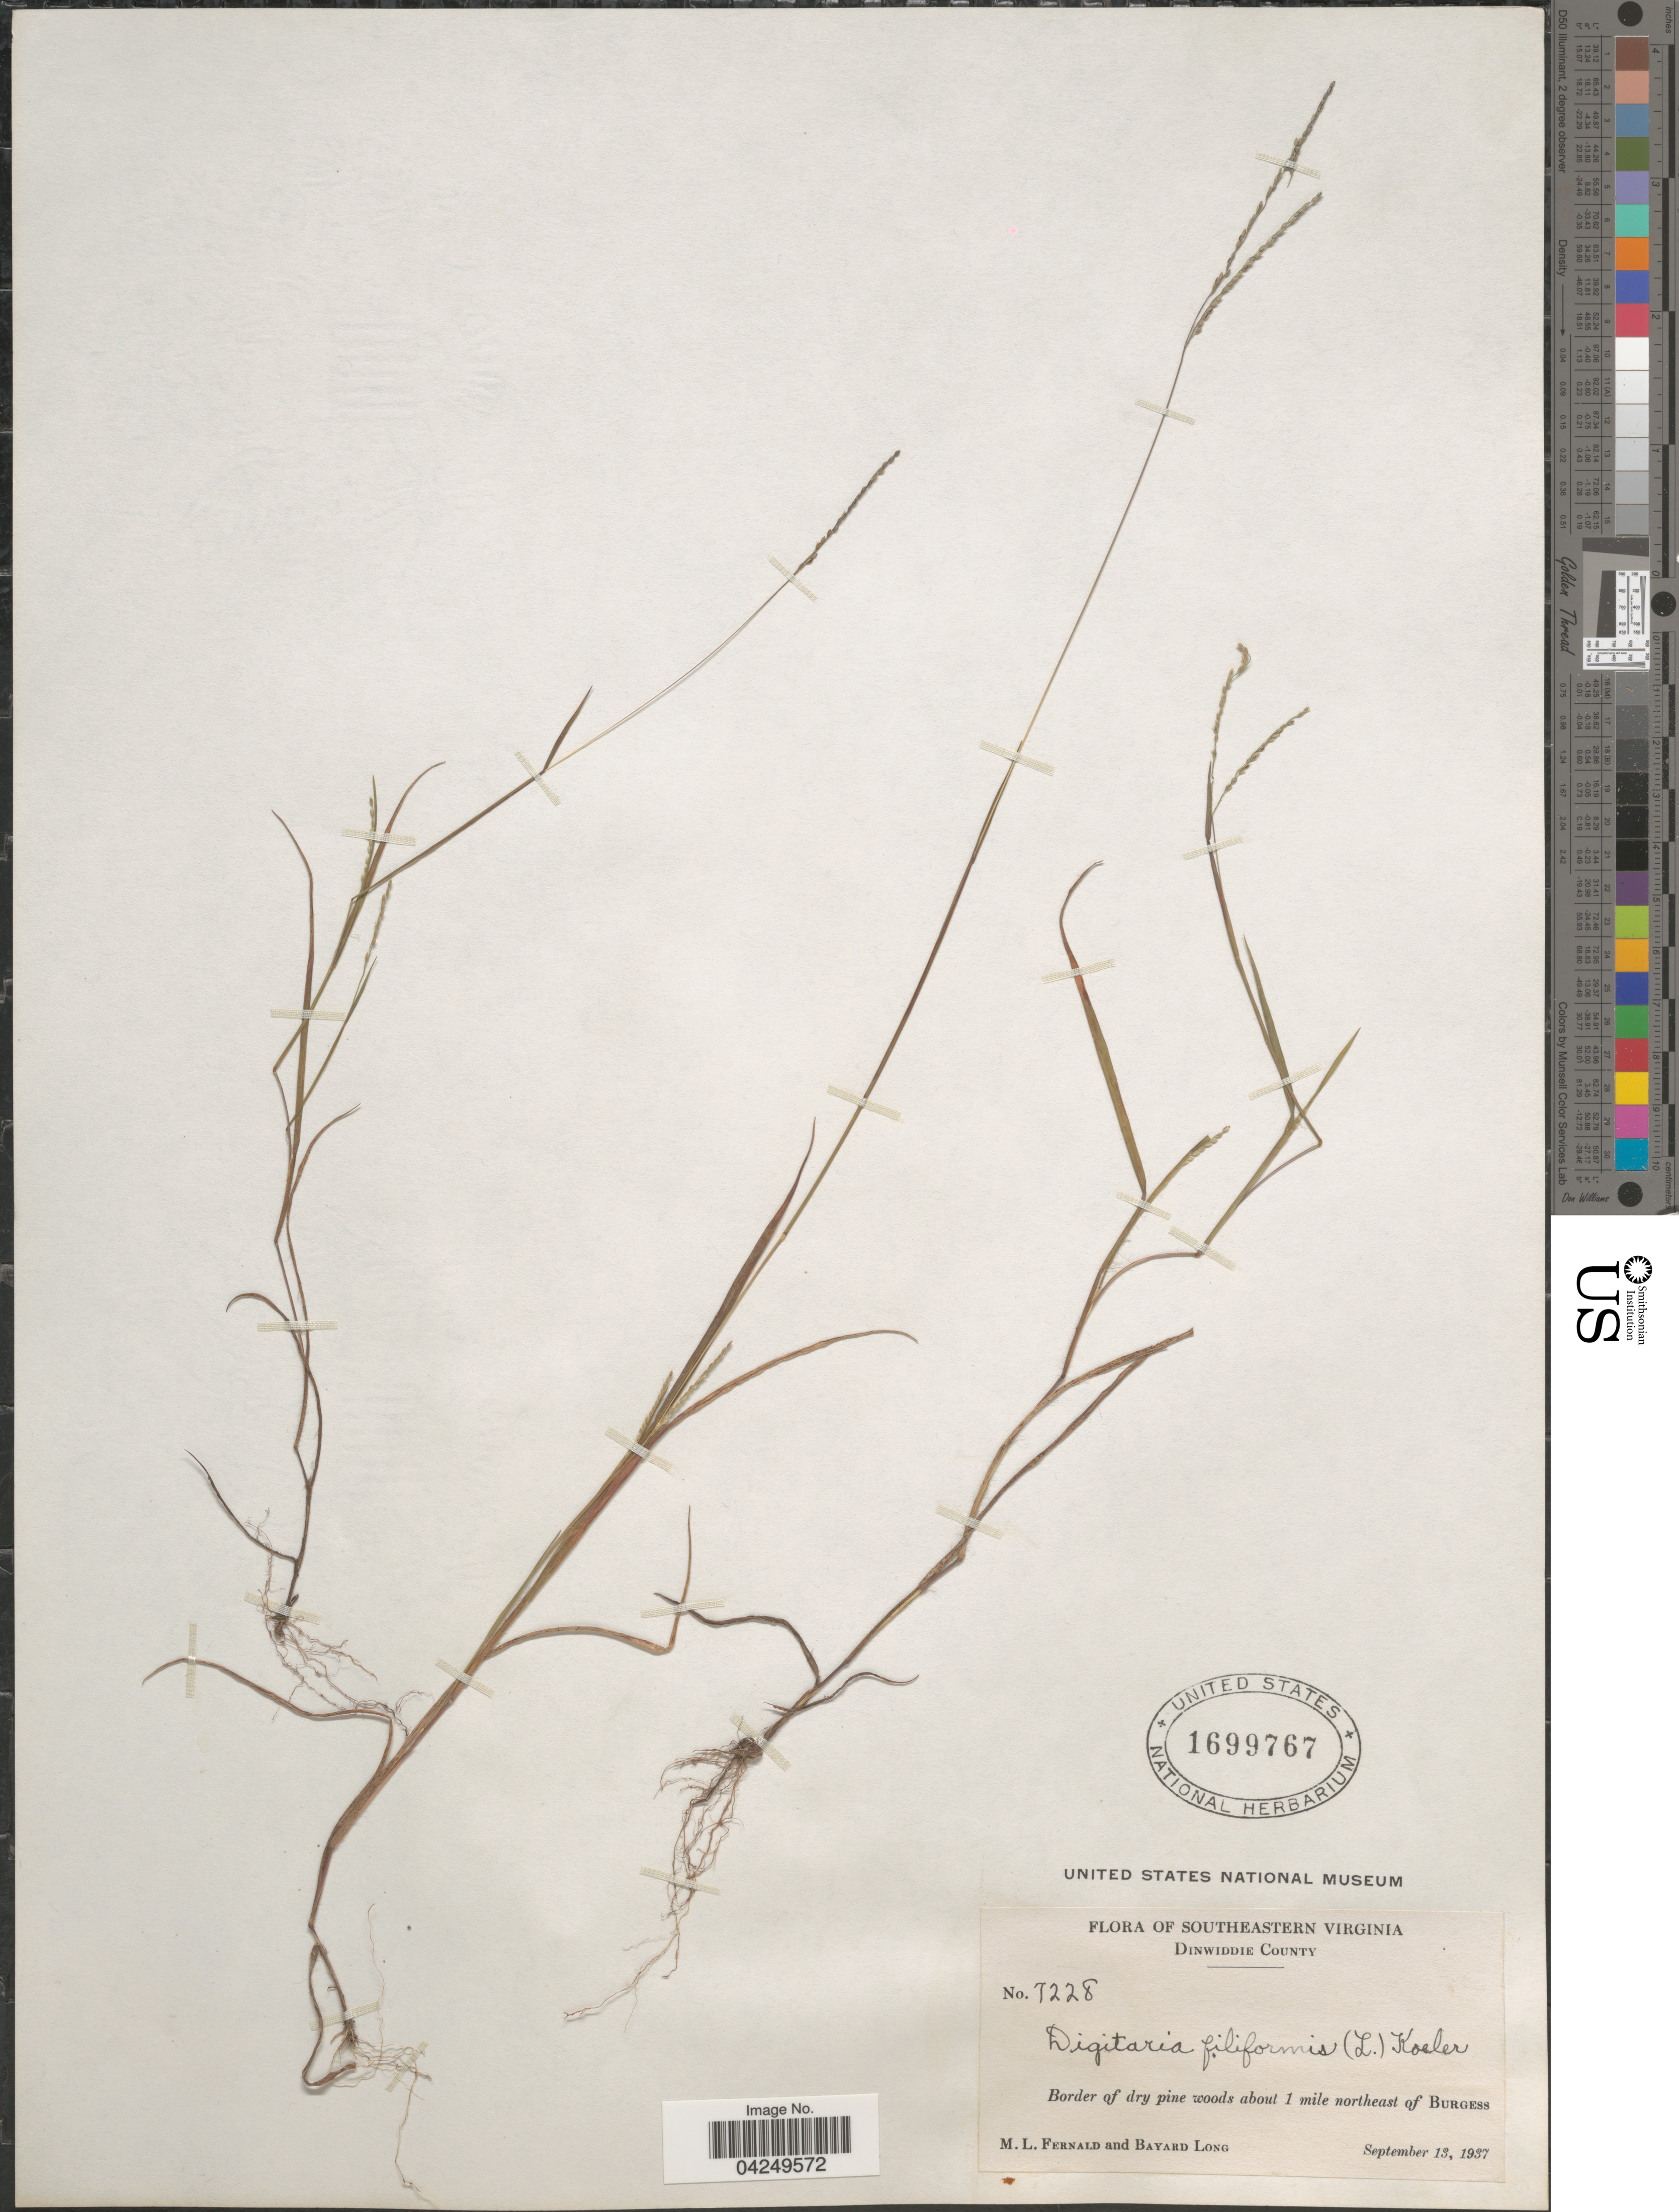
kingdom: Plantae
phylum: Tracheophyta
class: Liliopsida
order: Poales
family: Poaceae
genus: Digitaria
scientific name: Digitaria filiformis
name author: (L.) Koeler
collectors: M. L. Fernald & B. Long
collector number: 7228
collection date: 1937-09-13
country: United States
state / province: Virginia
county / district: Dinwiddie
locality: Southeastern Virginia. Dinwiddie County. Border of dry pine woods about 1 mile northeast of Burgess.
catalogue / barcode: US 1699767